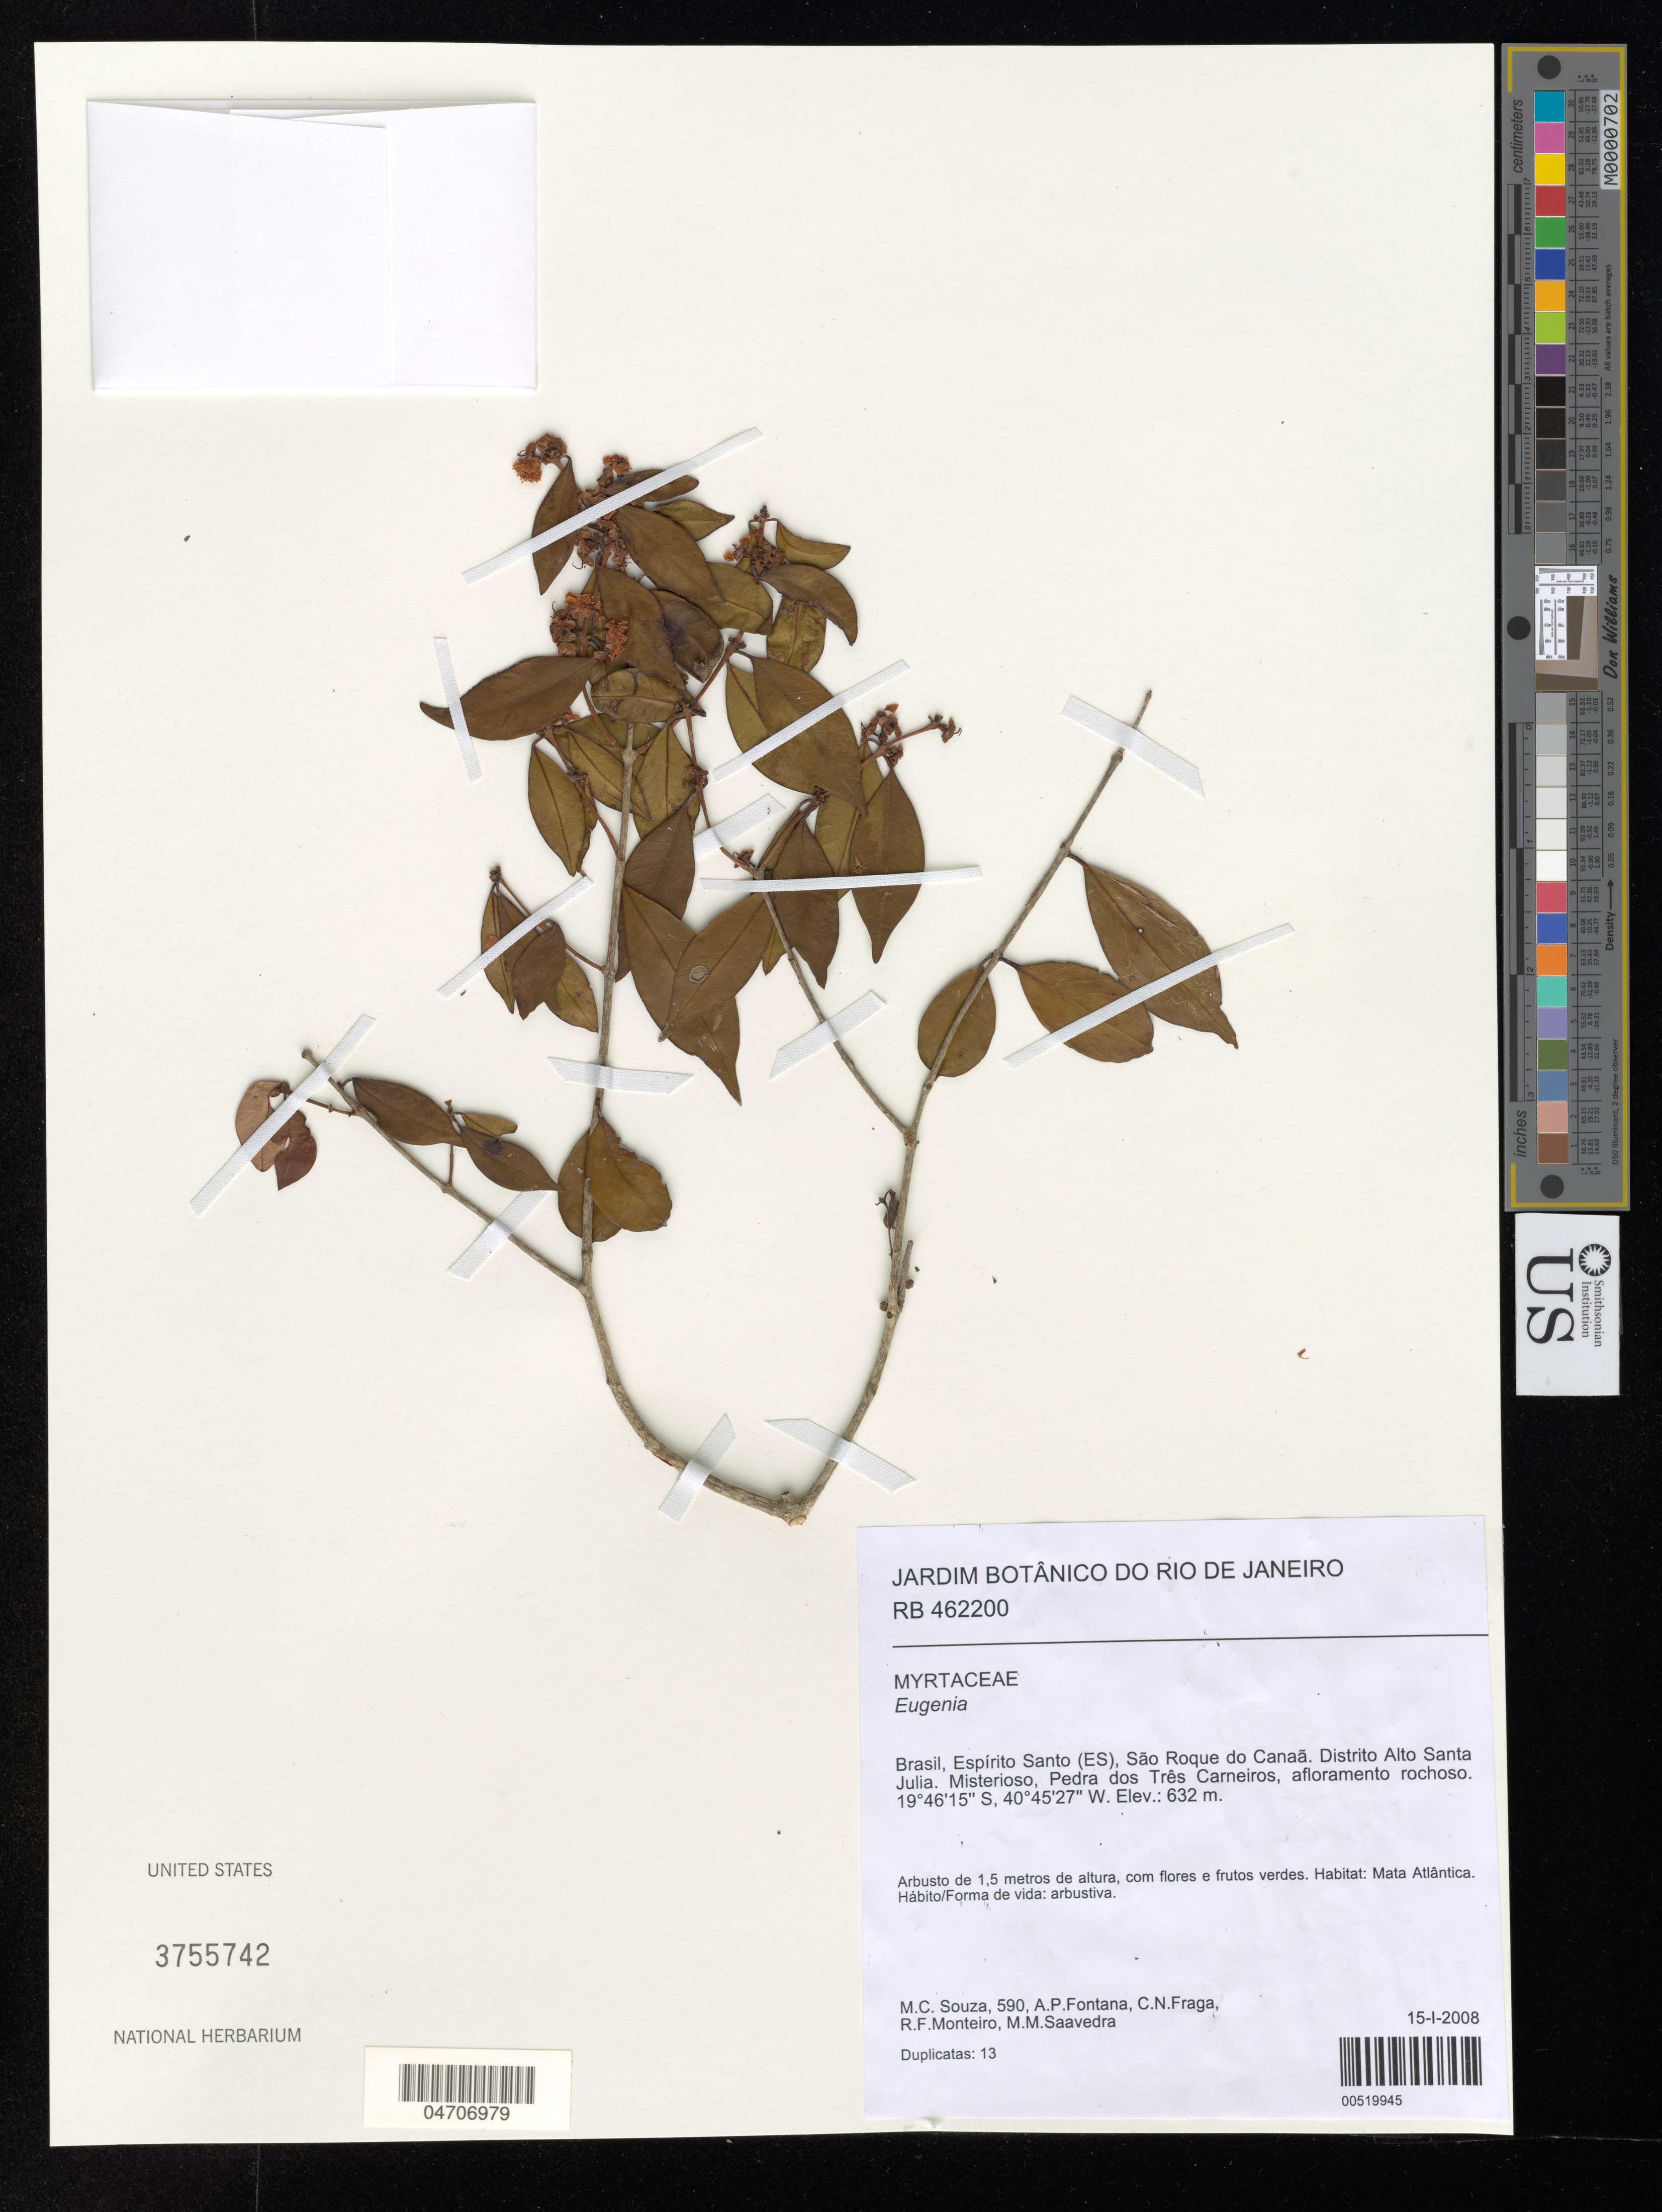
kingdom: Plantae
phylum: Tracheophyta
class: Magnoliopsida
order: Myrtales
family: Myrtaceae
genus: Eugenia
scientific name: Eugenia sp.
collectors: M. Souza, A. P. Fontana, C. Fraga & R. F. Monteiro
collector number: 590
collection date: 2008-01-15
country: Brazil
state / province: Espírito Santo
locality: São Roque do Canaã. Distrito Alto Santa Julia. Misterioso, Pedra dos Três Carneiros, afloramento rochoso.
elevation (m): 632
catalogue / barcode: US 3755742